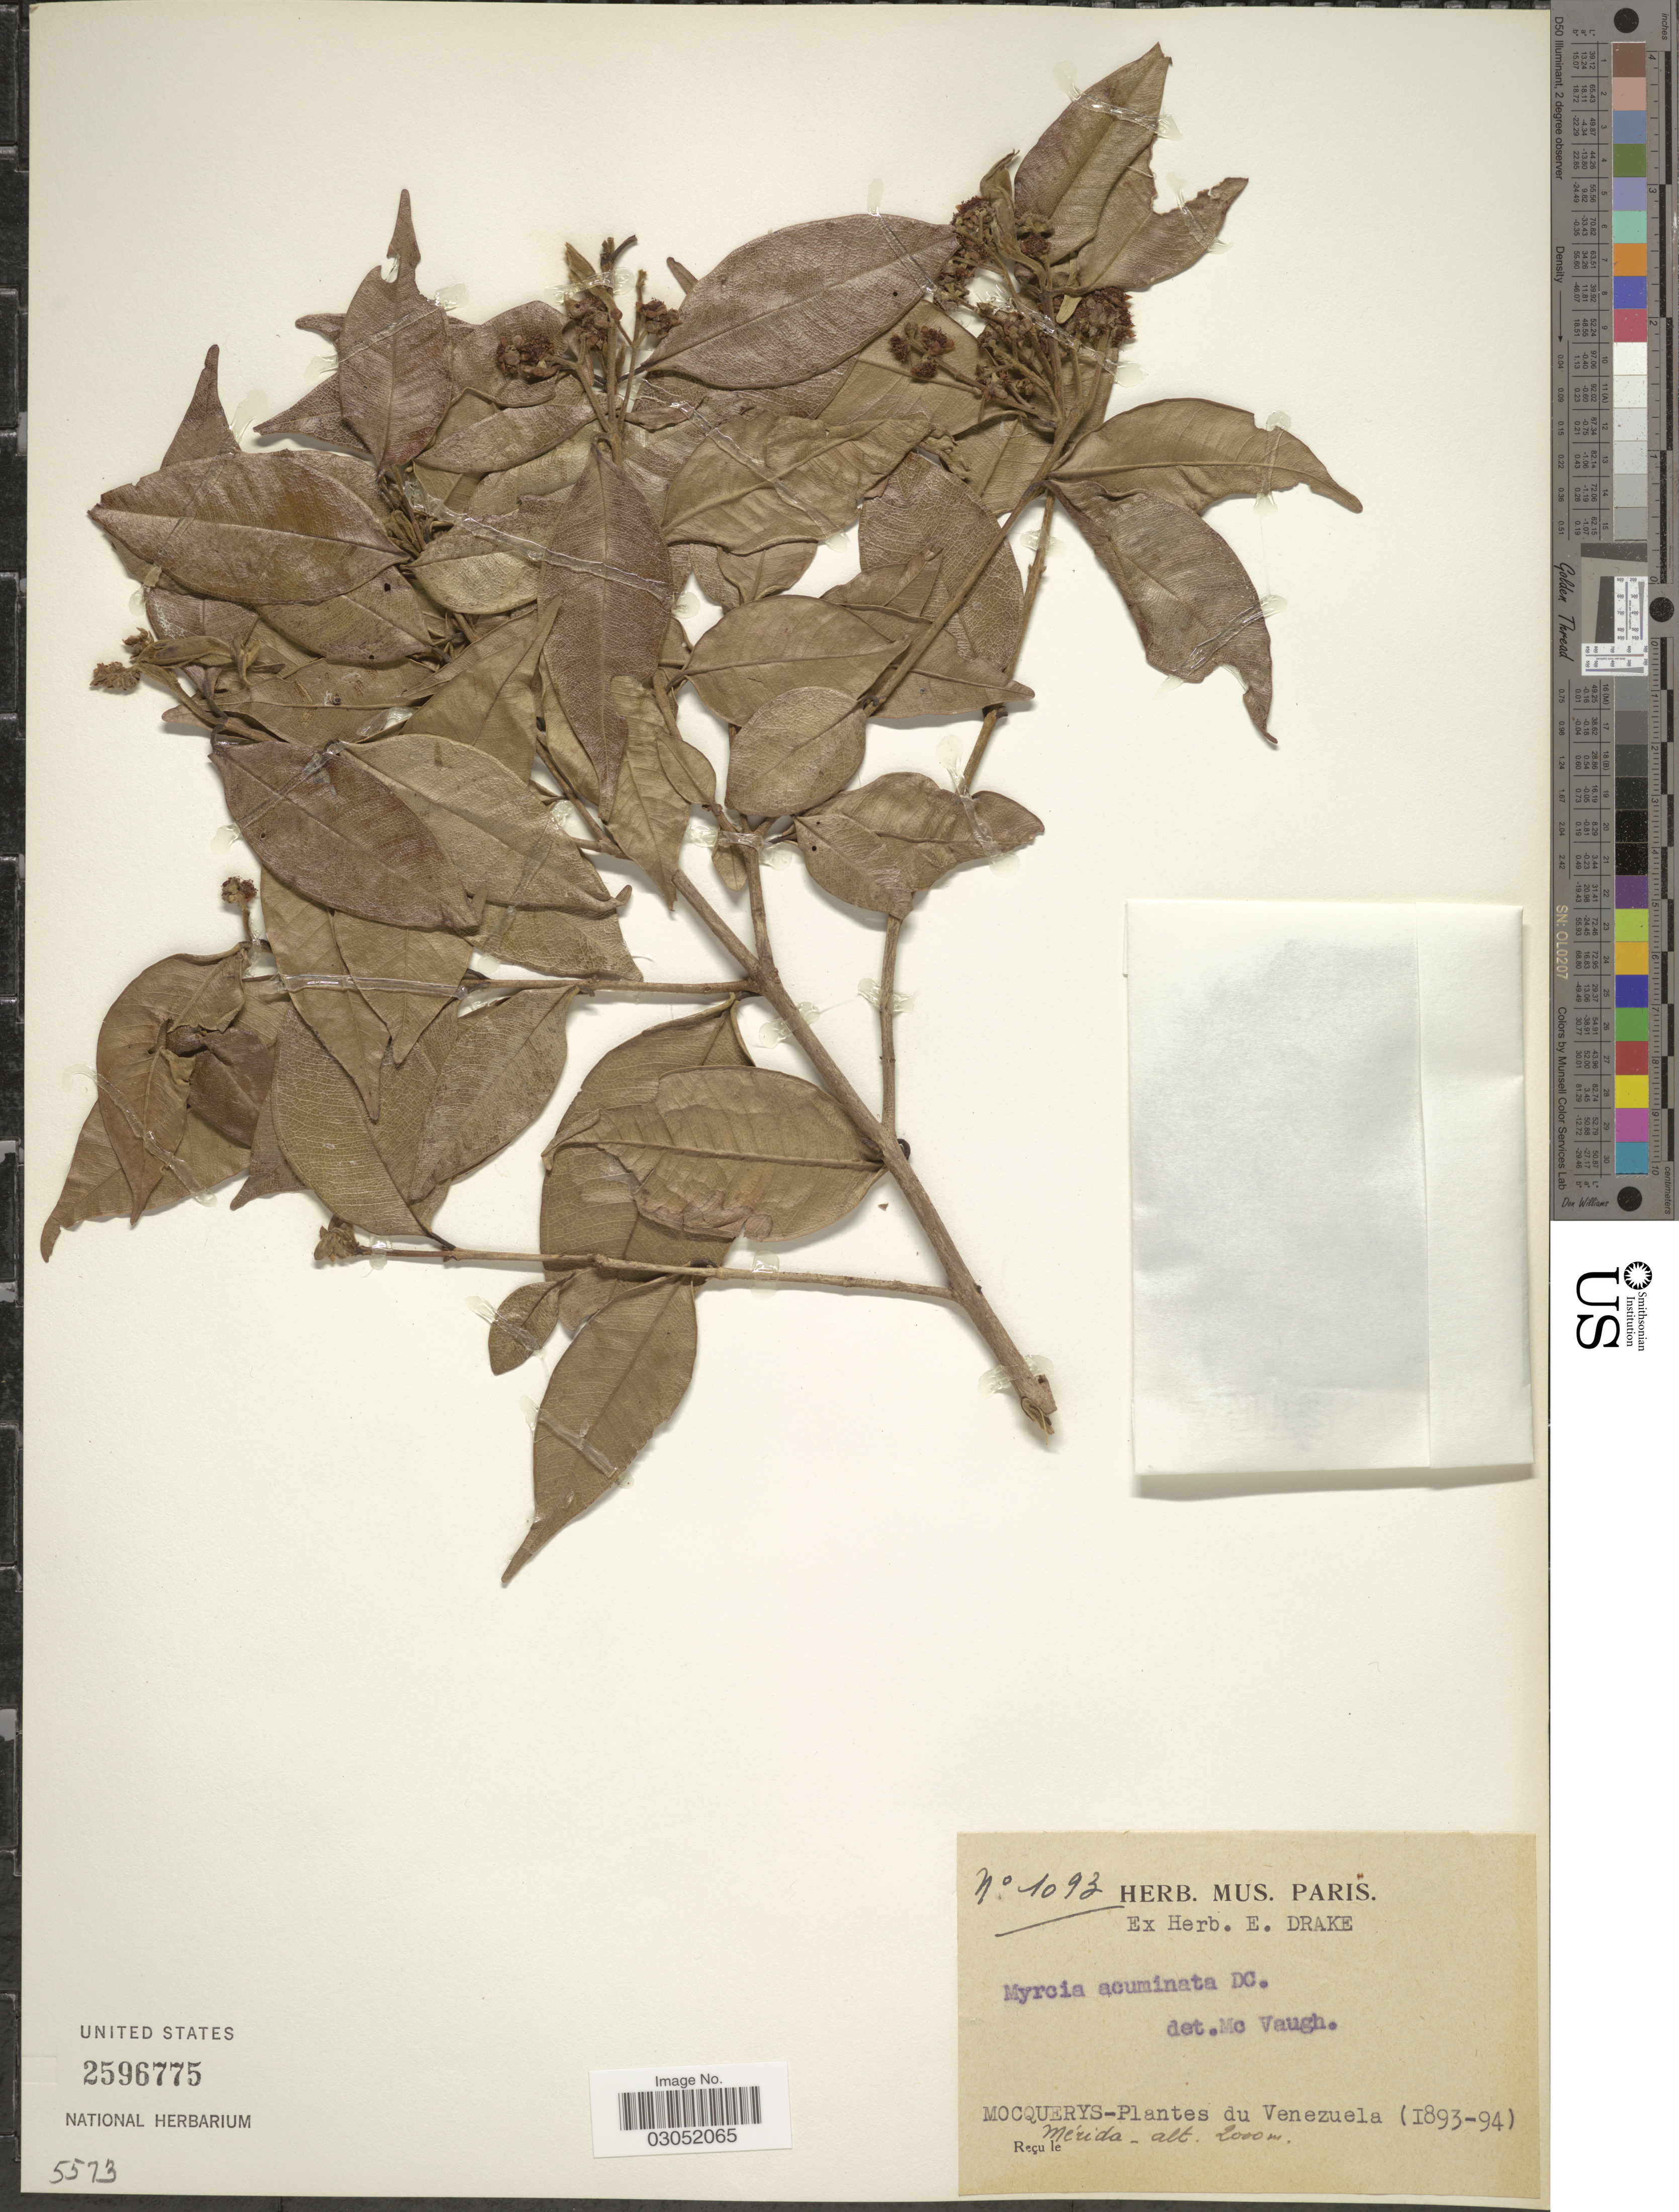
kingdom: Plantae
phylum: Tracheophyta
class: Magnoliopsida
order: Myrtales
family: Myrtaceae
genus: Myrcia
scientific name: Myrcia acuminata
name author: (Kunth) DC.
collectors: A. Mocquerys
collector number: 1093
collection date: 1893/1894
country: Venezuela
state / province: Mérida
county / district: Libertador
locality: Mérida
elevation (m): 2000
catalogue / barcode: US 2596775